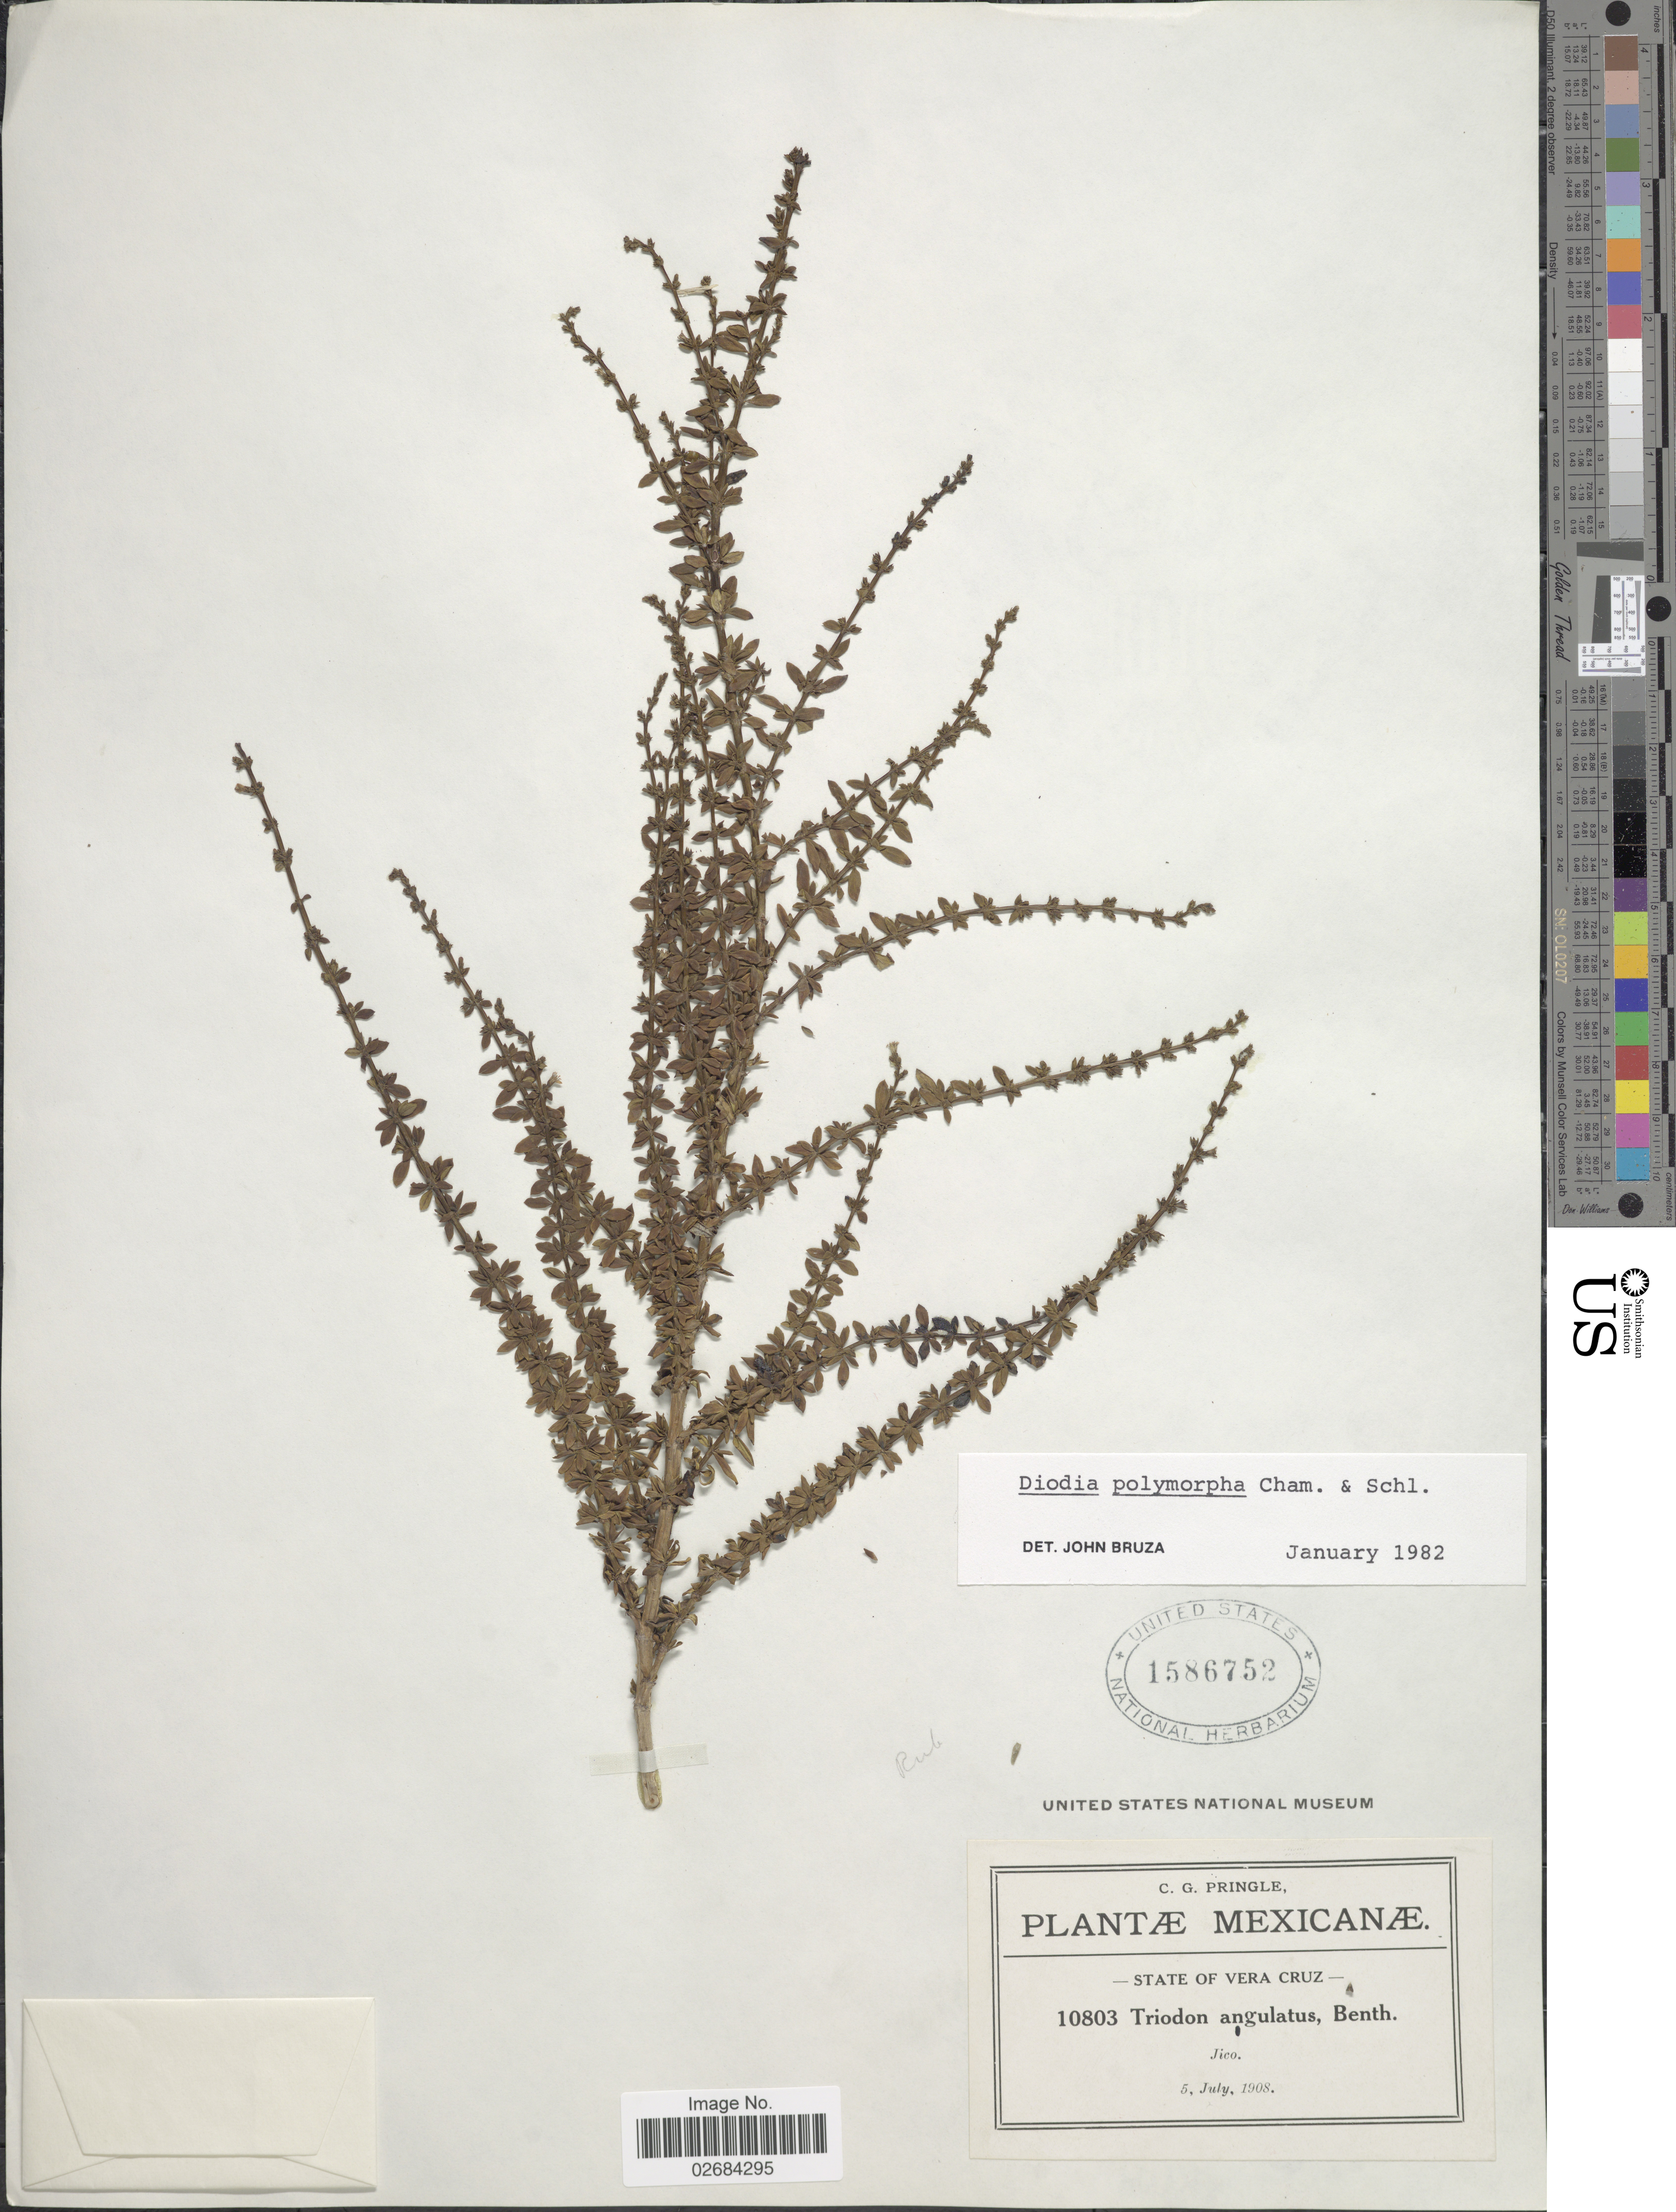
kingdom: Plantae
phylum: Tracheophyta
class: Magnoliopsida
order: Gentianales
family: Rubiaceae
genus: Diodia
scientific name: Diodia brasiliensis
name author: Spreng.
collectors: C. G. Pringle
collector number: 10803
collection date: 1908-07-05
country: Mexico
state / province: Veracruz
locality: Jico. State of Vera Cruz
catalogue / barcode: US 1586752